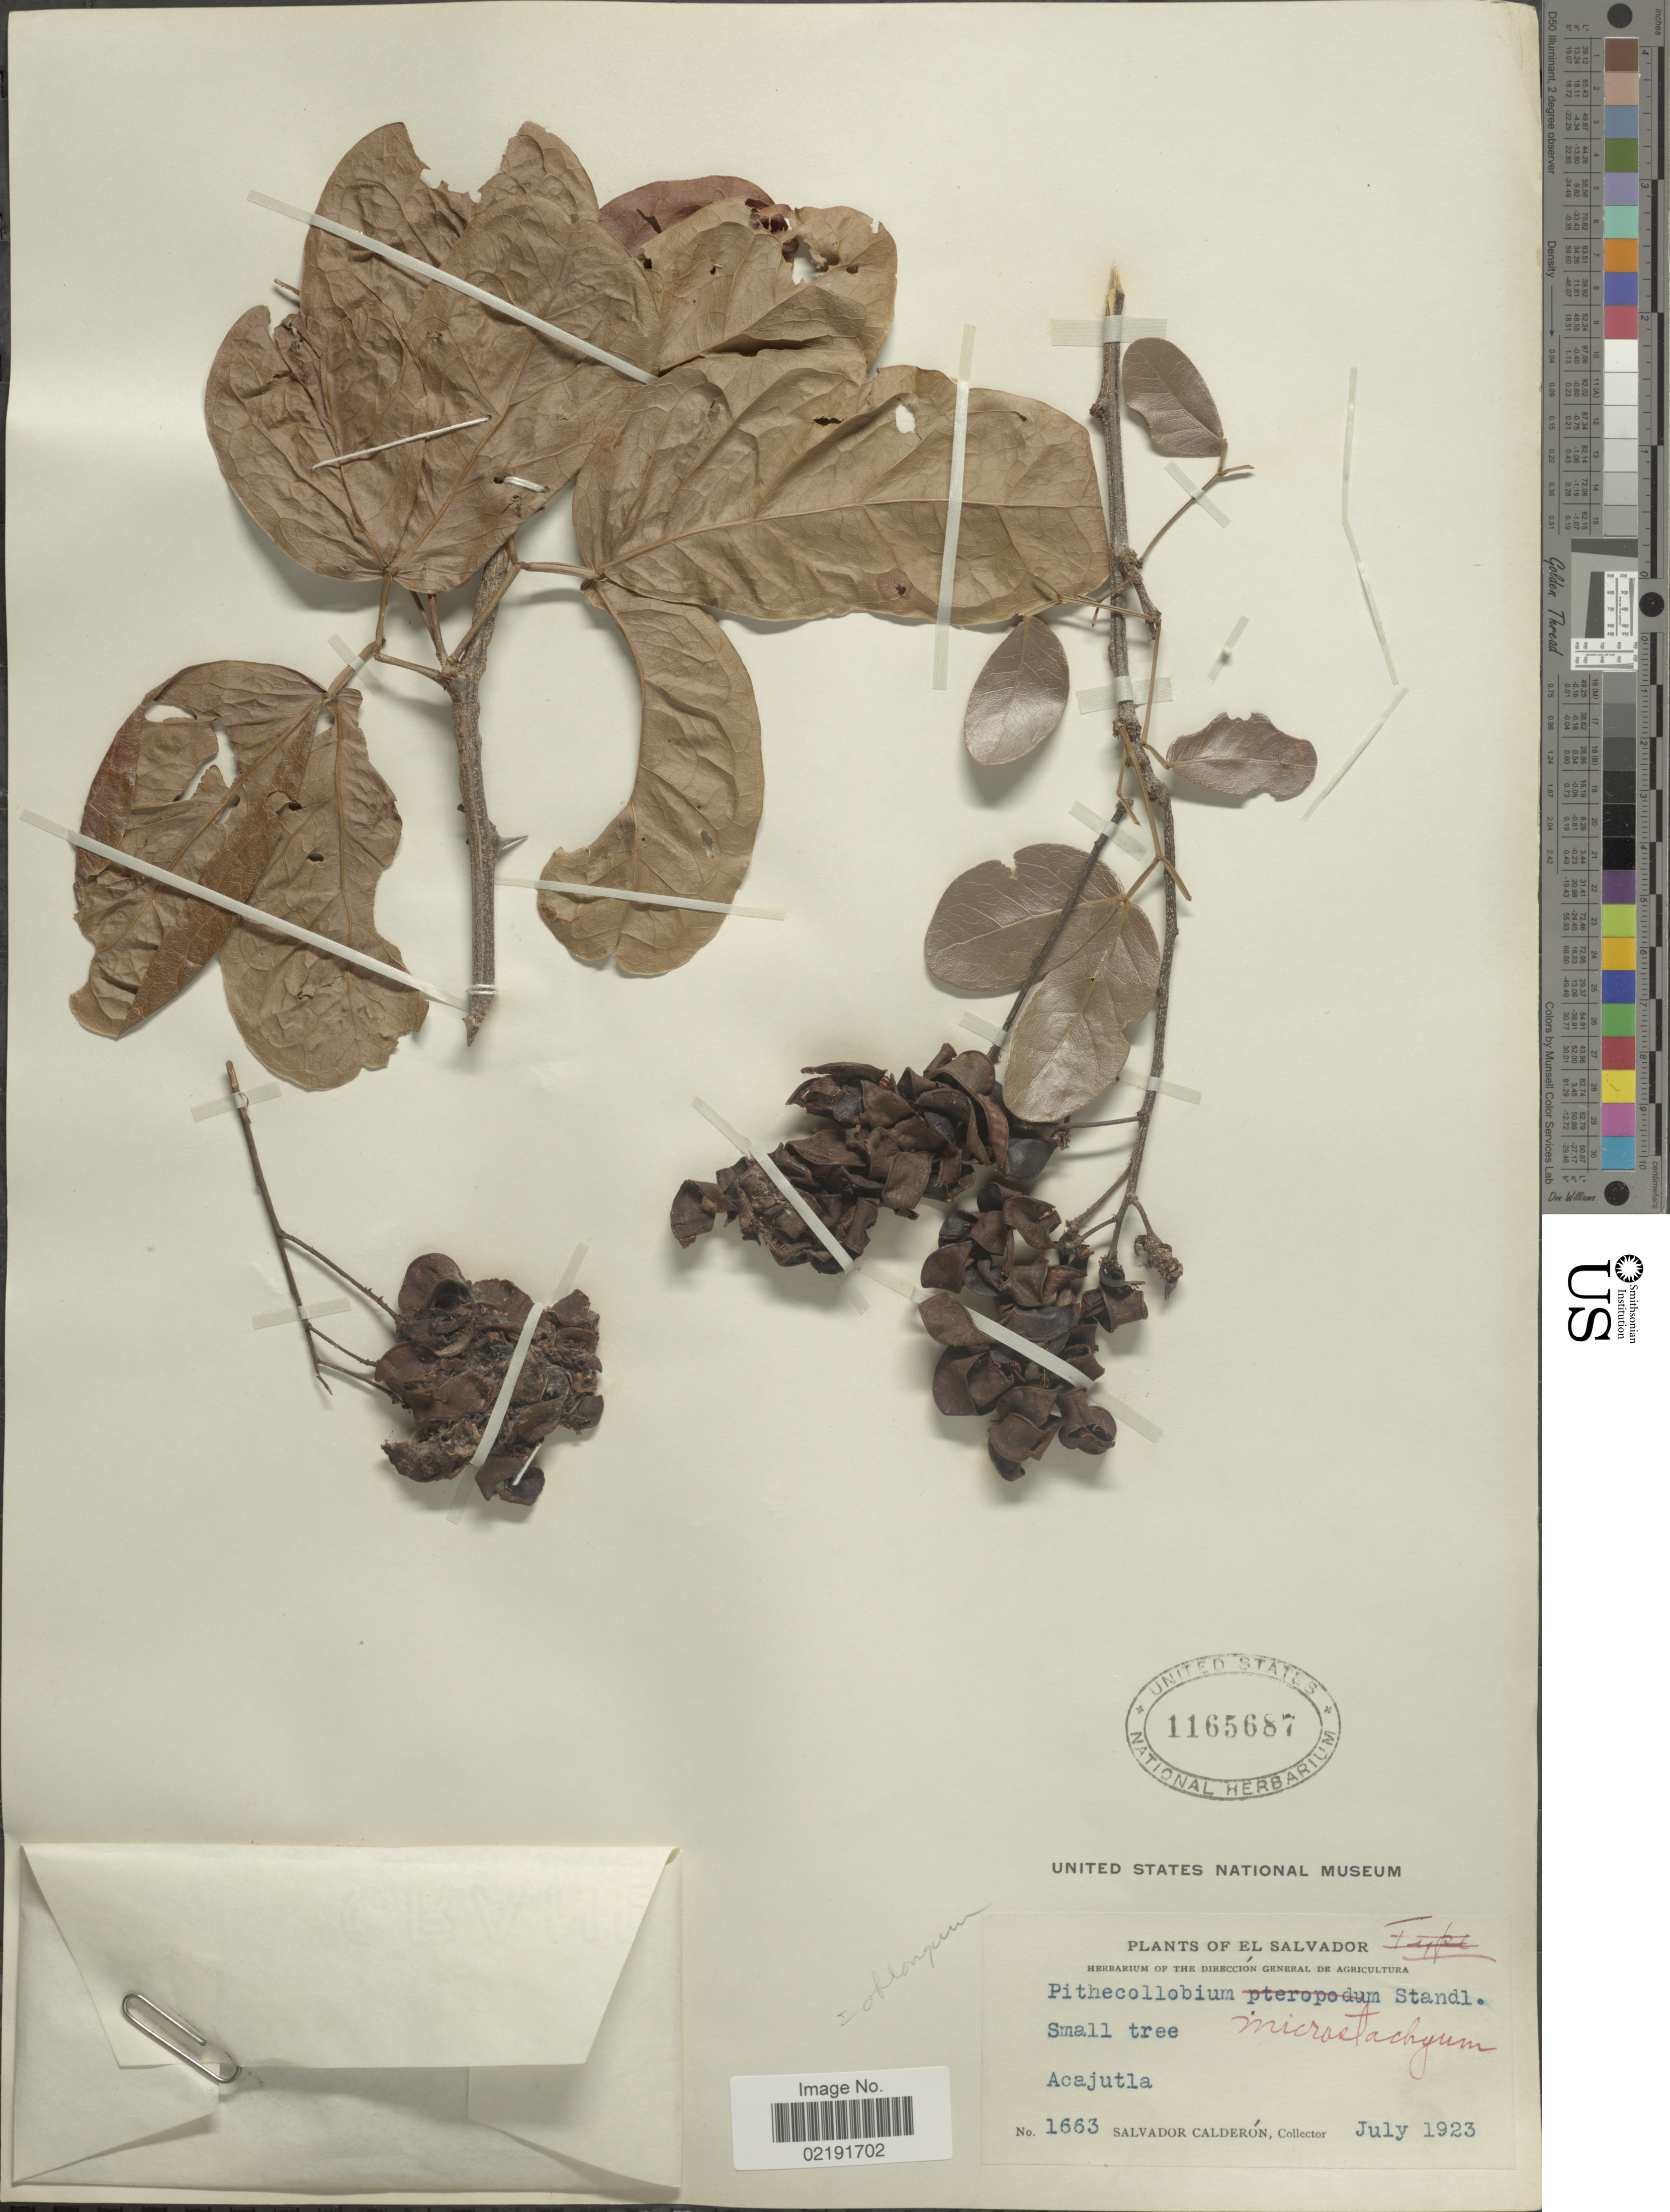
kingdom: Plantae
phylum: Tracheophyta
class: Magnoliopsida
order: Fabales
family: Fabaceae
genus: Pithecellobium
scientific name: Pithecellobium oblongum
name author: Benth.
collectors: S. Calderón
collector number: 1663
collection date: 1923-07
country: El Salvador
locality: Acajutla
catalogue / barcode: US 1165687